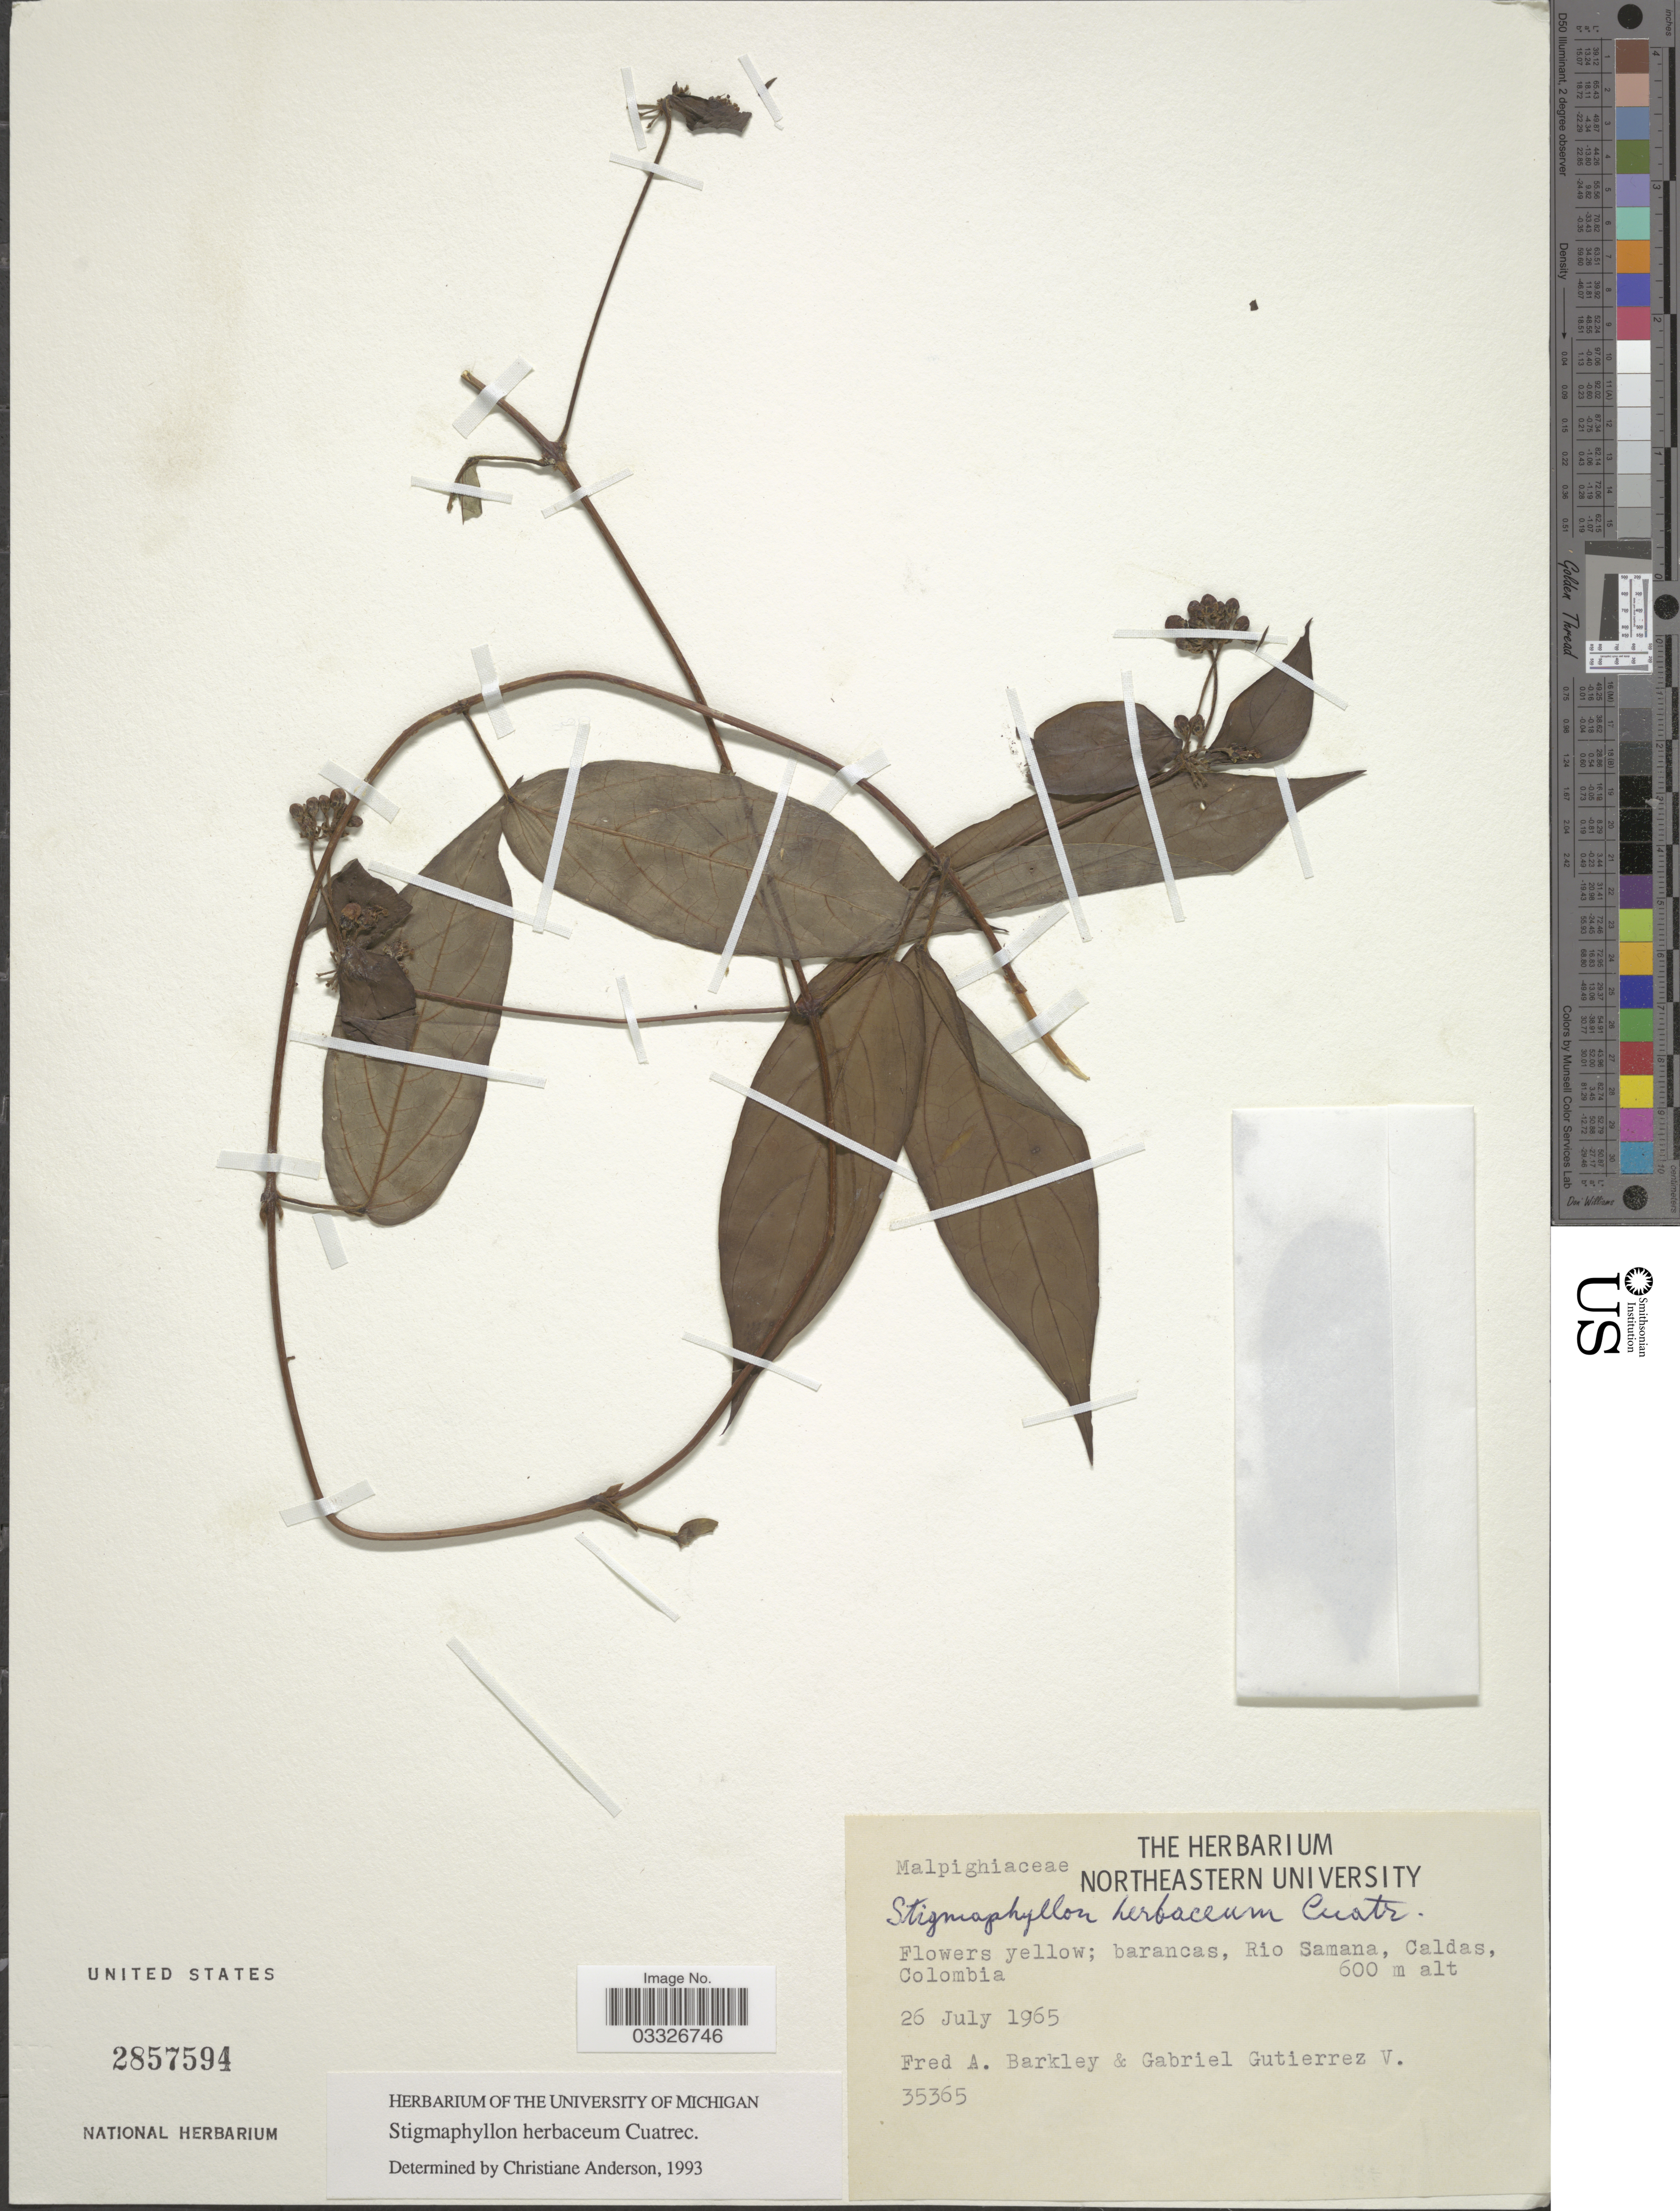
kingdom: Plantae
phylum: Tracheophyta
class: Magnoliopsida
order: Malpighiales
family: Malpighiaceae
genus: Stigmaphyllon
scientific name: Stigmaphyllon herbaceum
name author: Cuatrec.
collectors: F. A. Barkley & G. Gutiérrez V.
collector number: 35365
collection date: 1965-07-26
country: Colombia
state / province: Caldas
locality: Barancas, Rio Samana, Caldas.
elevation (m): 600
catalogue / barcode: US 2857594